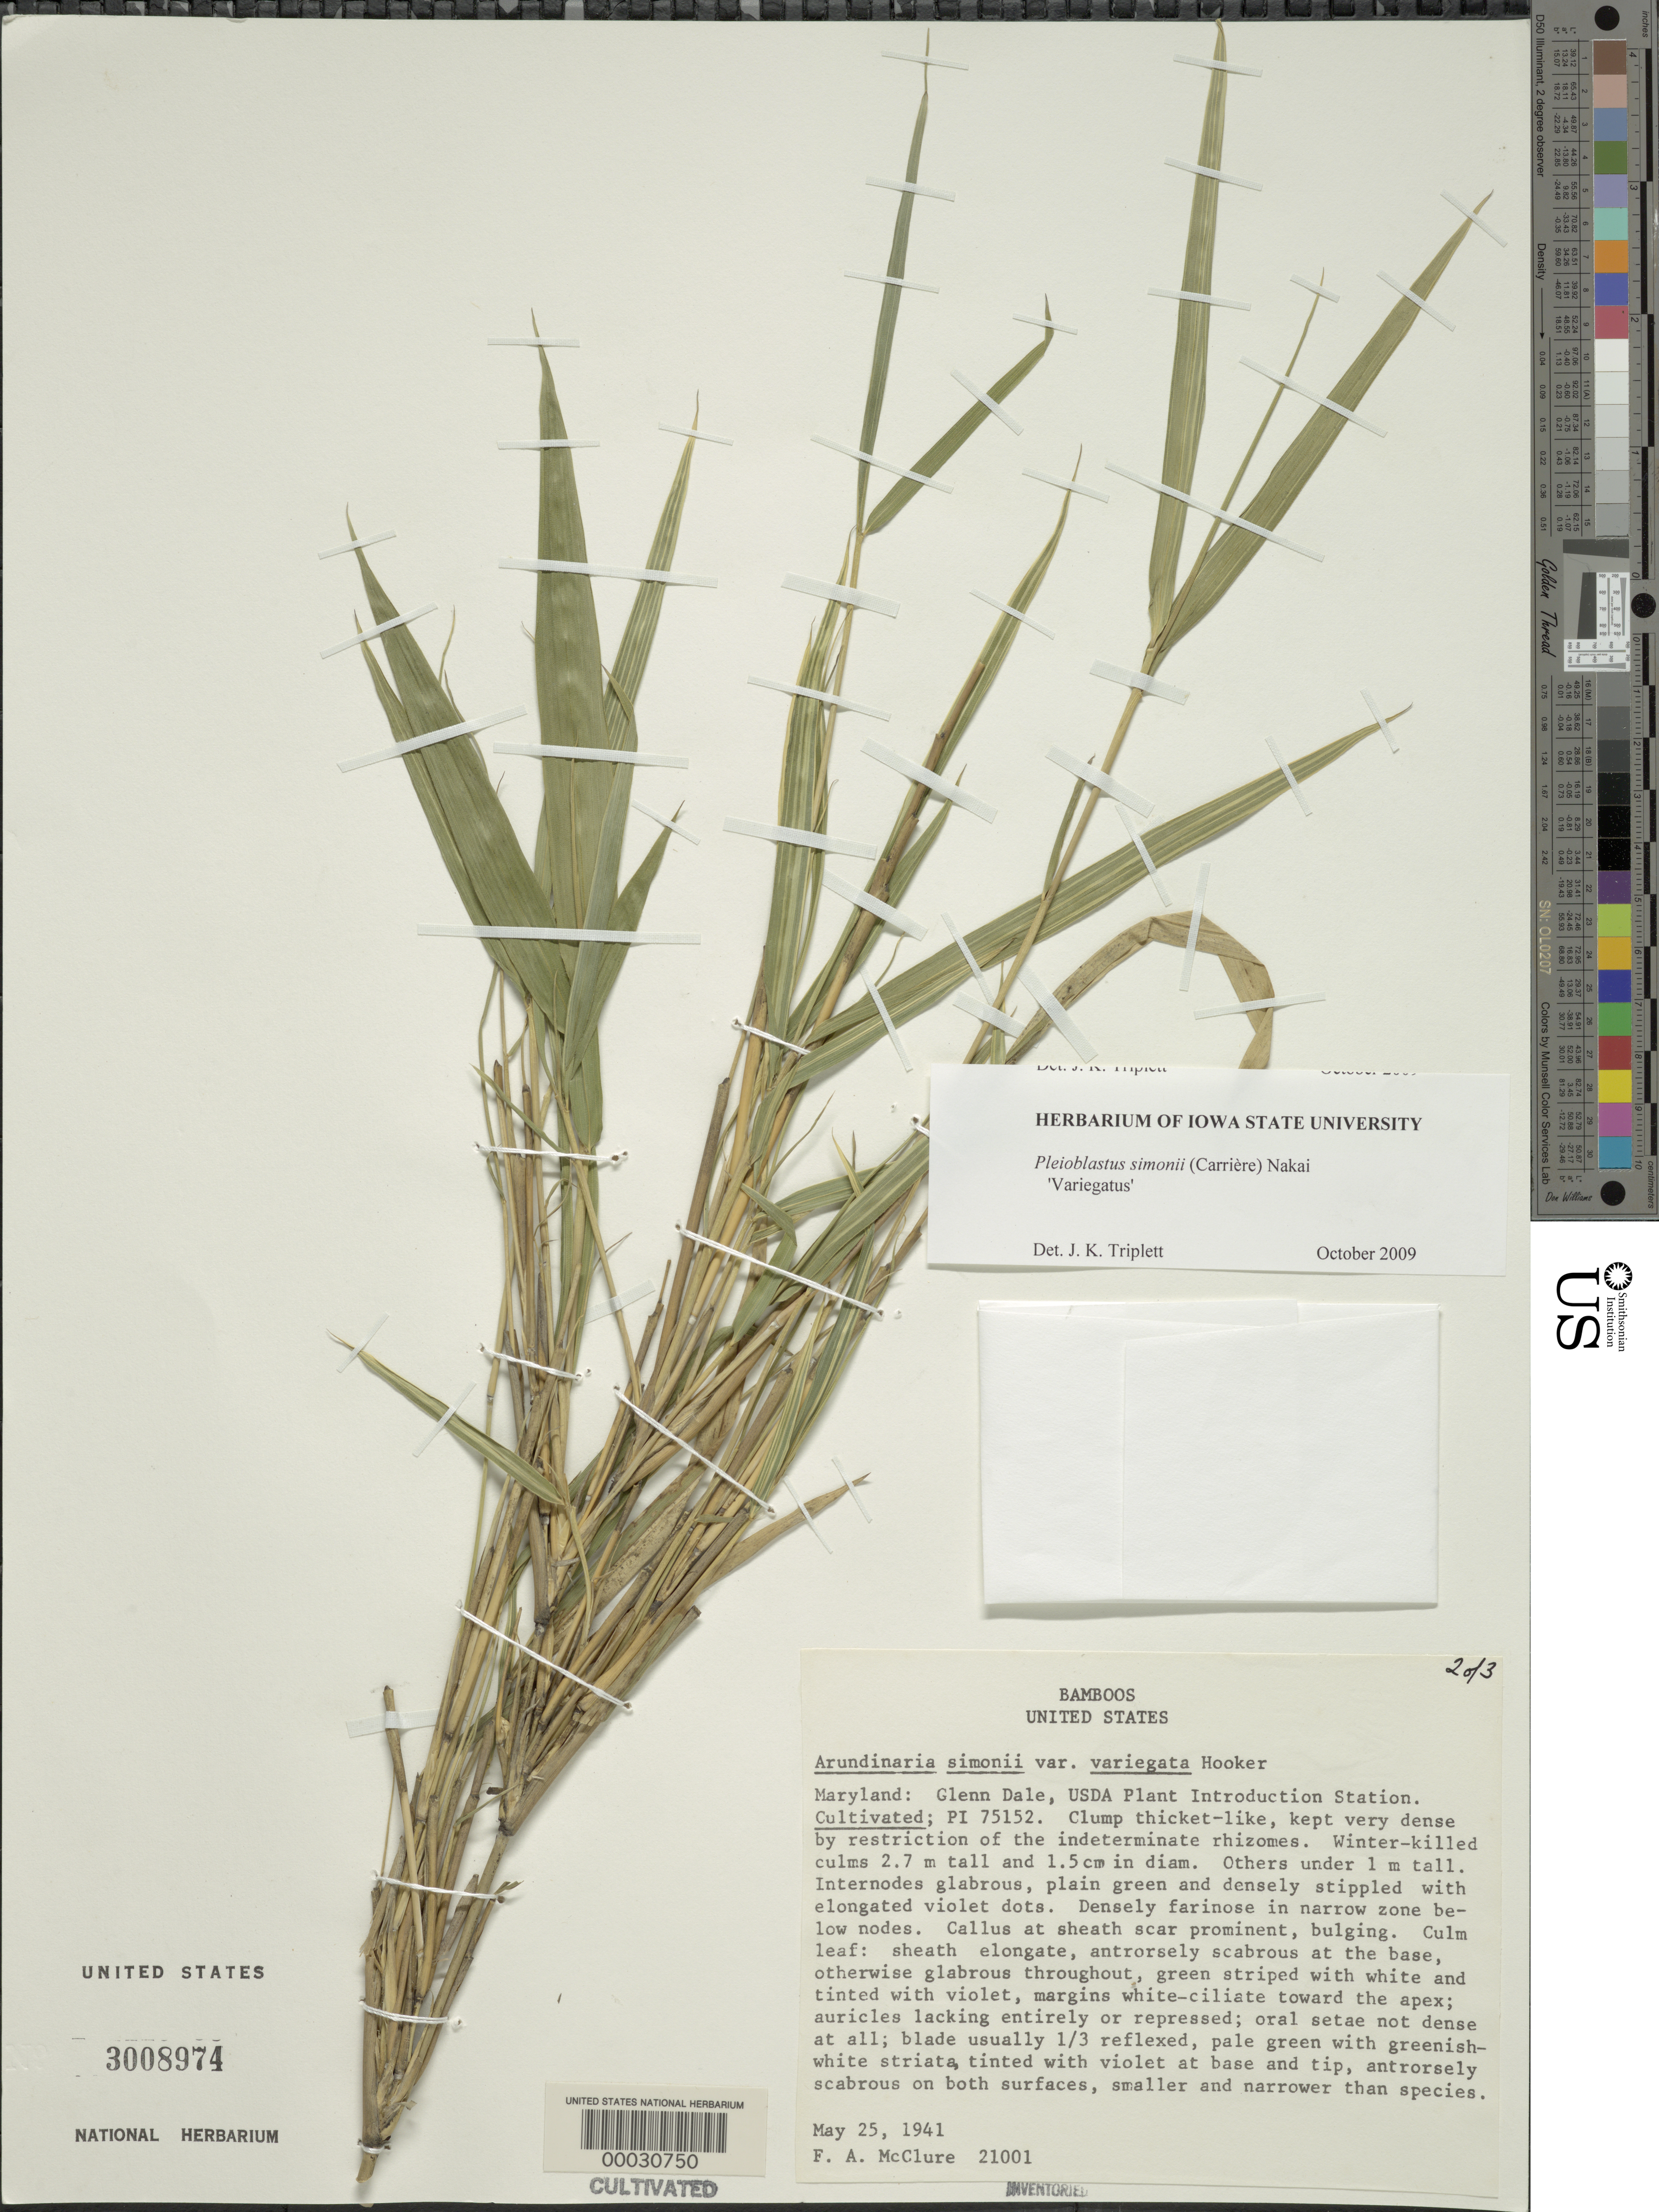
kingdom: Plantae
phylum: Tracheophyta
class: Liliopsida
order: Poales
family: Poaceae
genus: Pleioblastus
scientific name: Pleioblastus simonii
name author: (Carrière) Nakai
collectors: F. A. McClure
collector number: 21001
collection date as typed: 25 May 1941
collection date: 1941-05-25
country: United States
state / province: Maryland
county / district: Prince George's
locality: Usda plant intro. sta.-glenn dale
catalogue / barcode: US 3008974